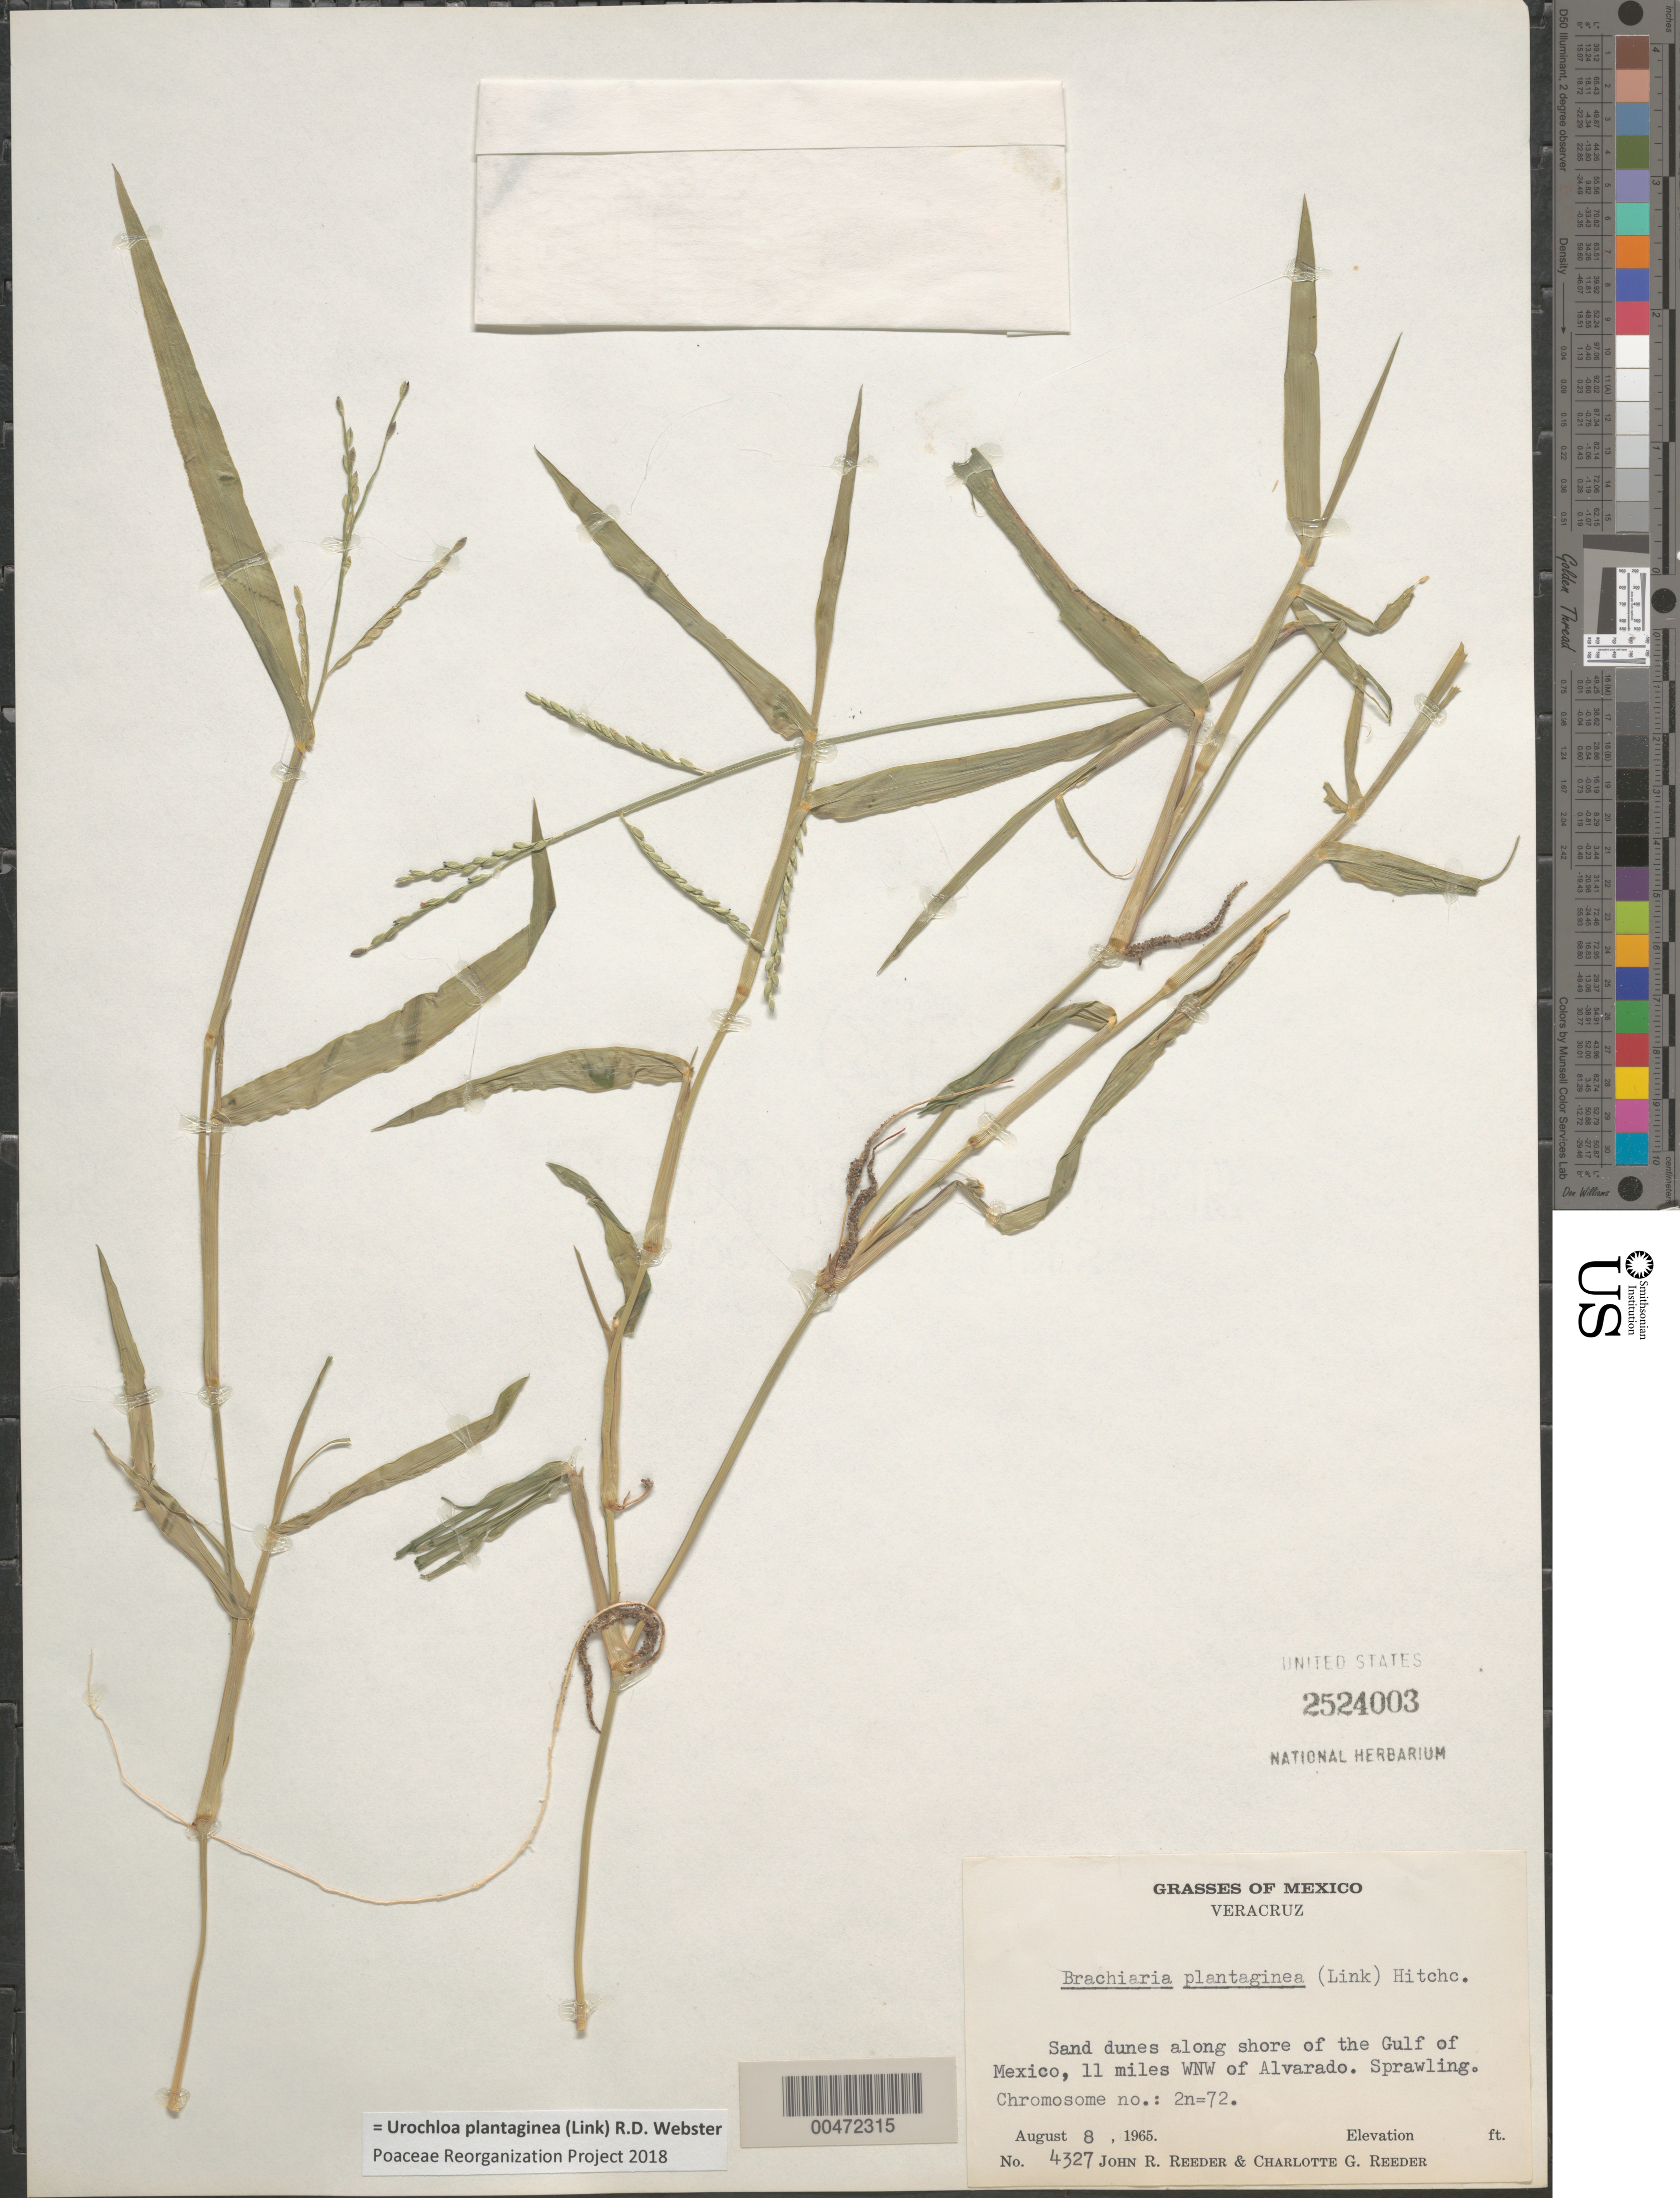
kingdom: Plantae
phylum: Tracheophyta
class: Liliopsida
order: Poales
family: Poaceae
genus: Urochloa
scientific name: Urochloa plantiginea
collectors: J. R. Reeder & C. G. Reeder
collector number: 4327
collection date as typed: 8 Aug 1965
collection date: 1965-08-08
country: Mexico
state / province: Veracruz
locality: Along shore of the Gulf of Mexico, 11 mi WNW of Alvarado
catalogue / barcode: US 2524003